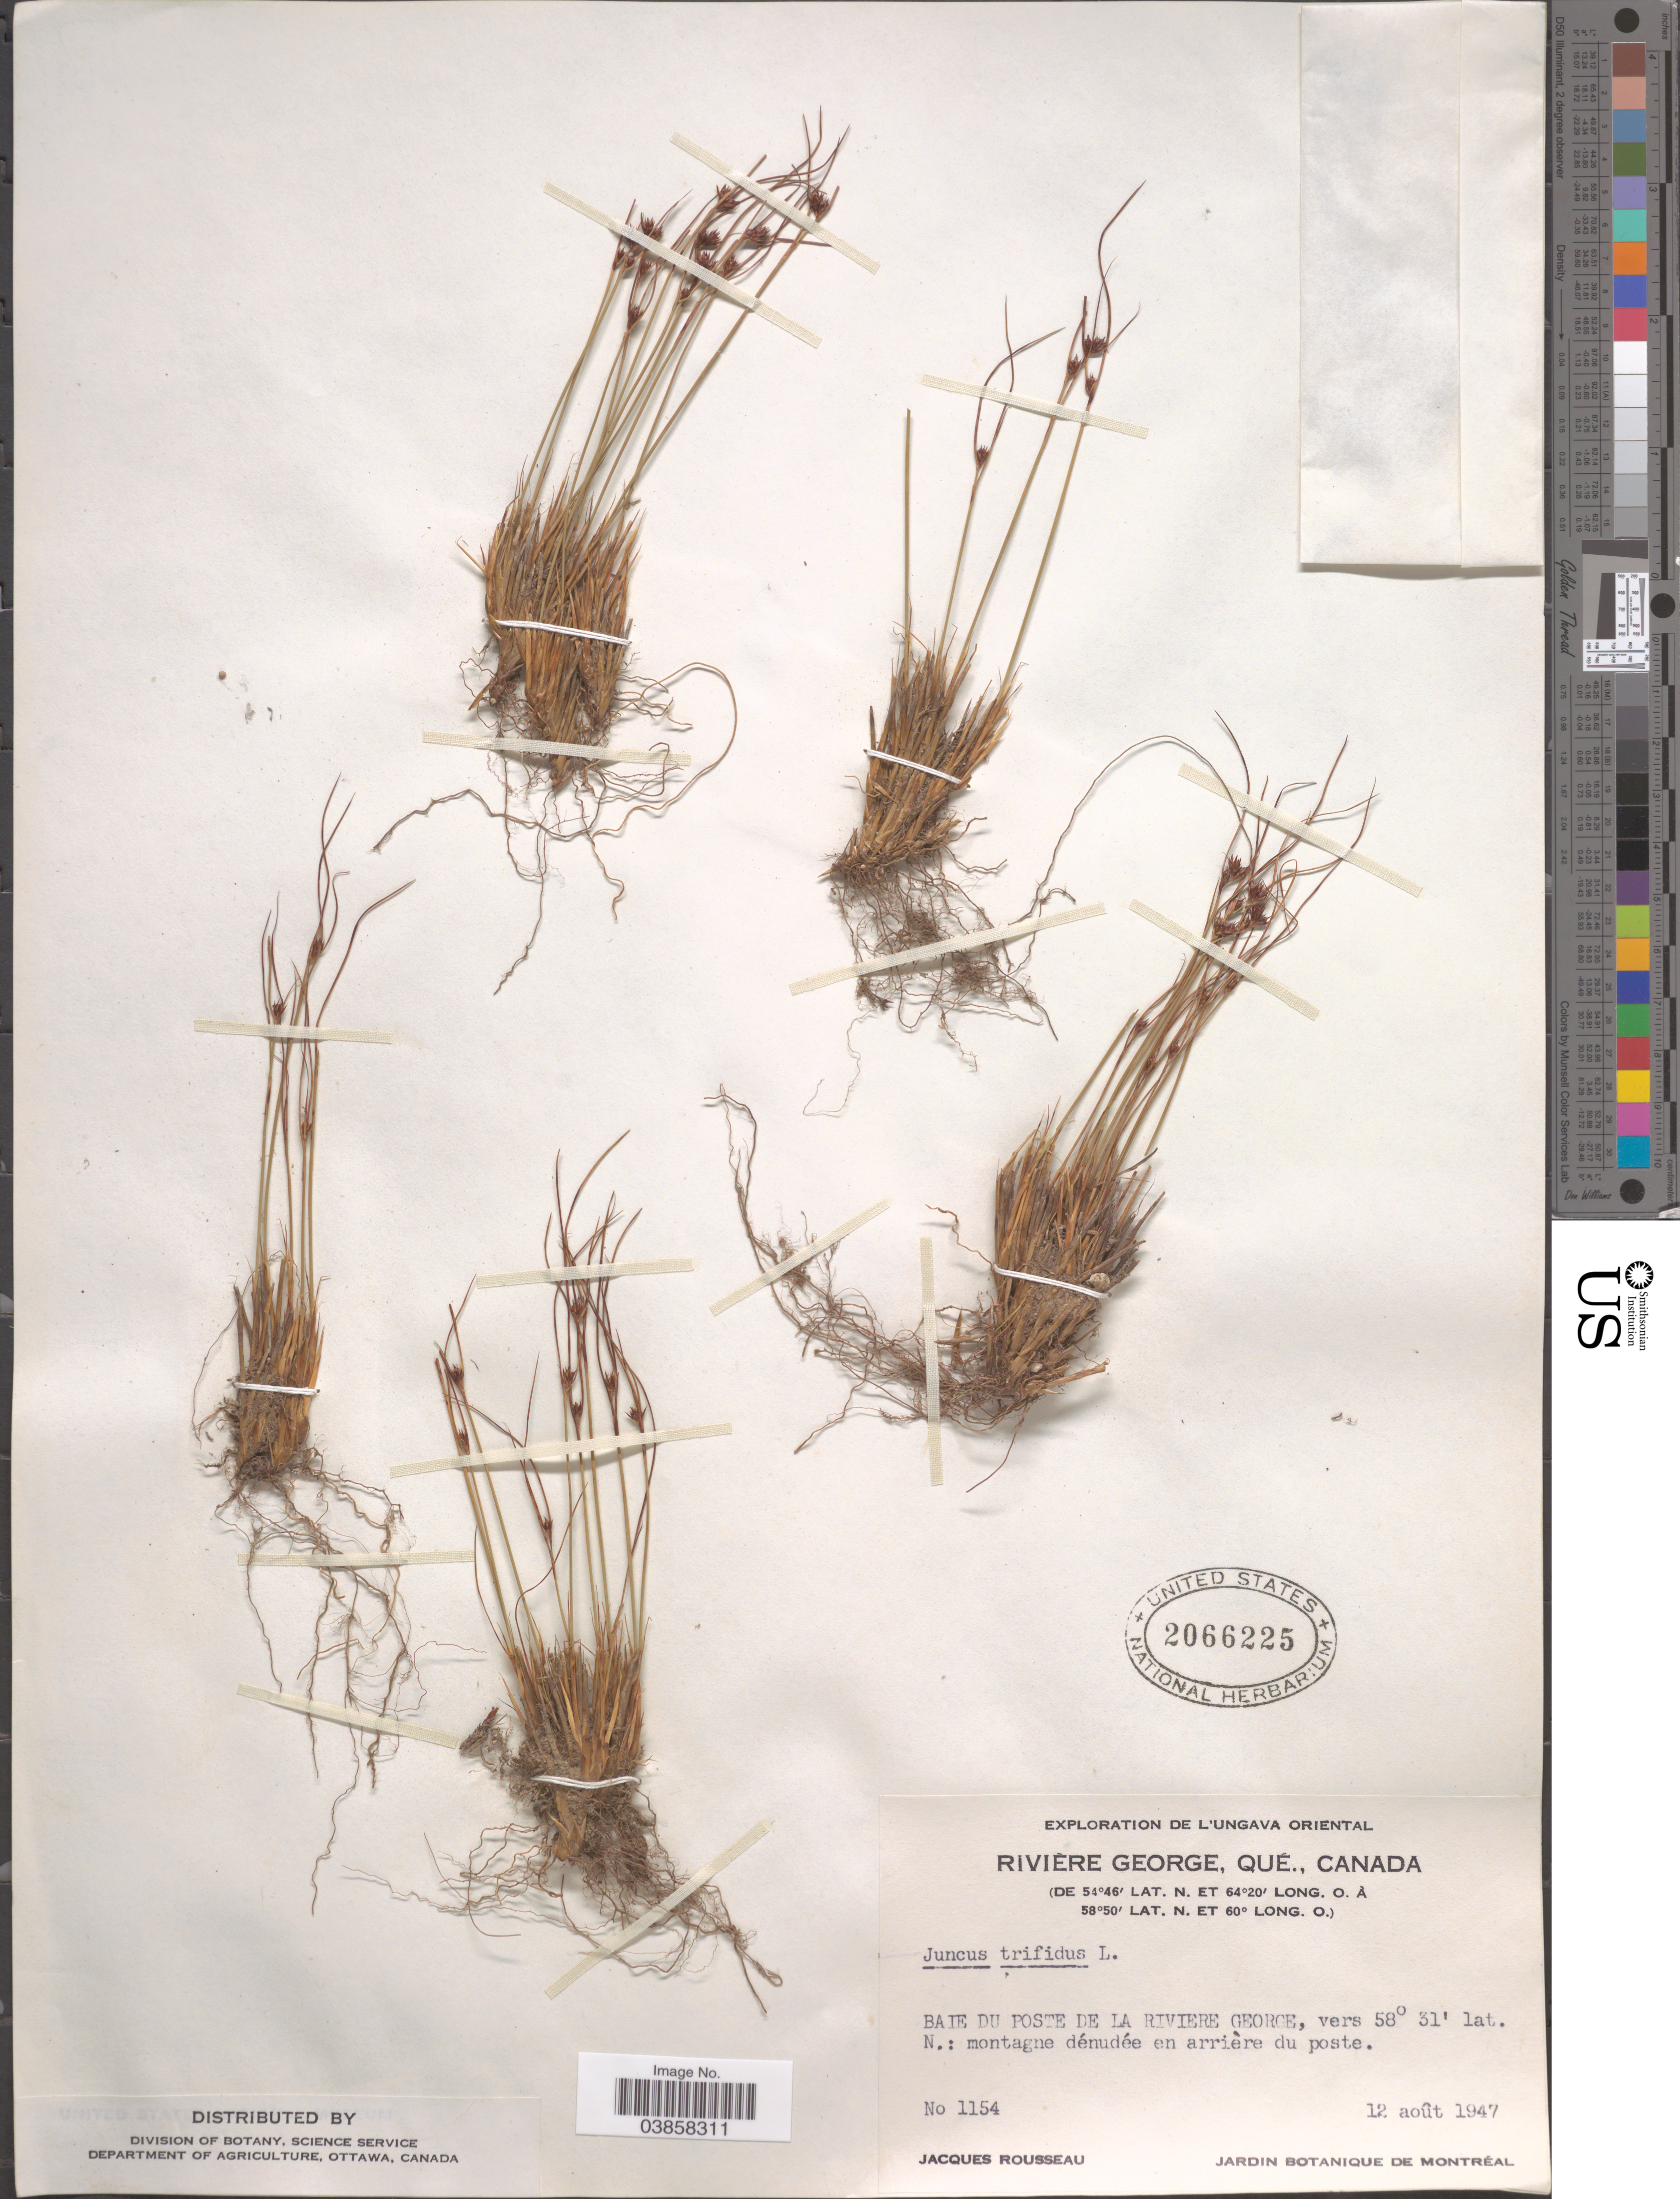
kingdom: Plantae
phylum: Tracheophyta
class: Liliopsida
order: Poales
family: Juncaceae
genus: Juncus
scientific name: Juncus trifidus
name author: L.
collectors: J. Rousseau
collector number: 1154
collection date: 1947-08-12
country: Canada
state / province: Quebec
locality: L'Ungava Occidental. Rivière George. Baie du Poste de la Riviere George.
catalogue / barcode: US 2066225